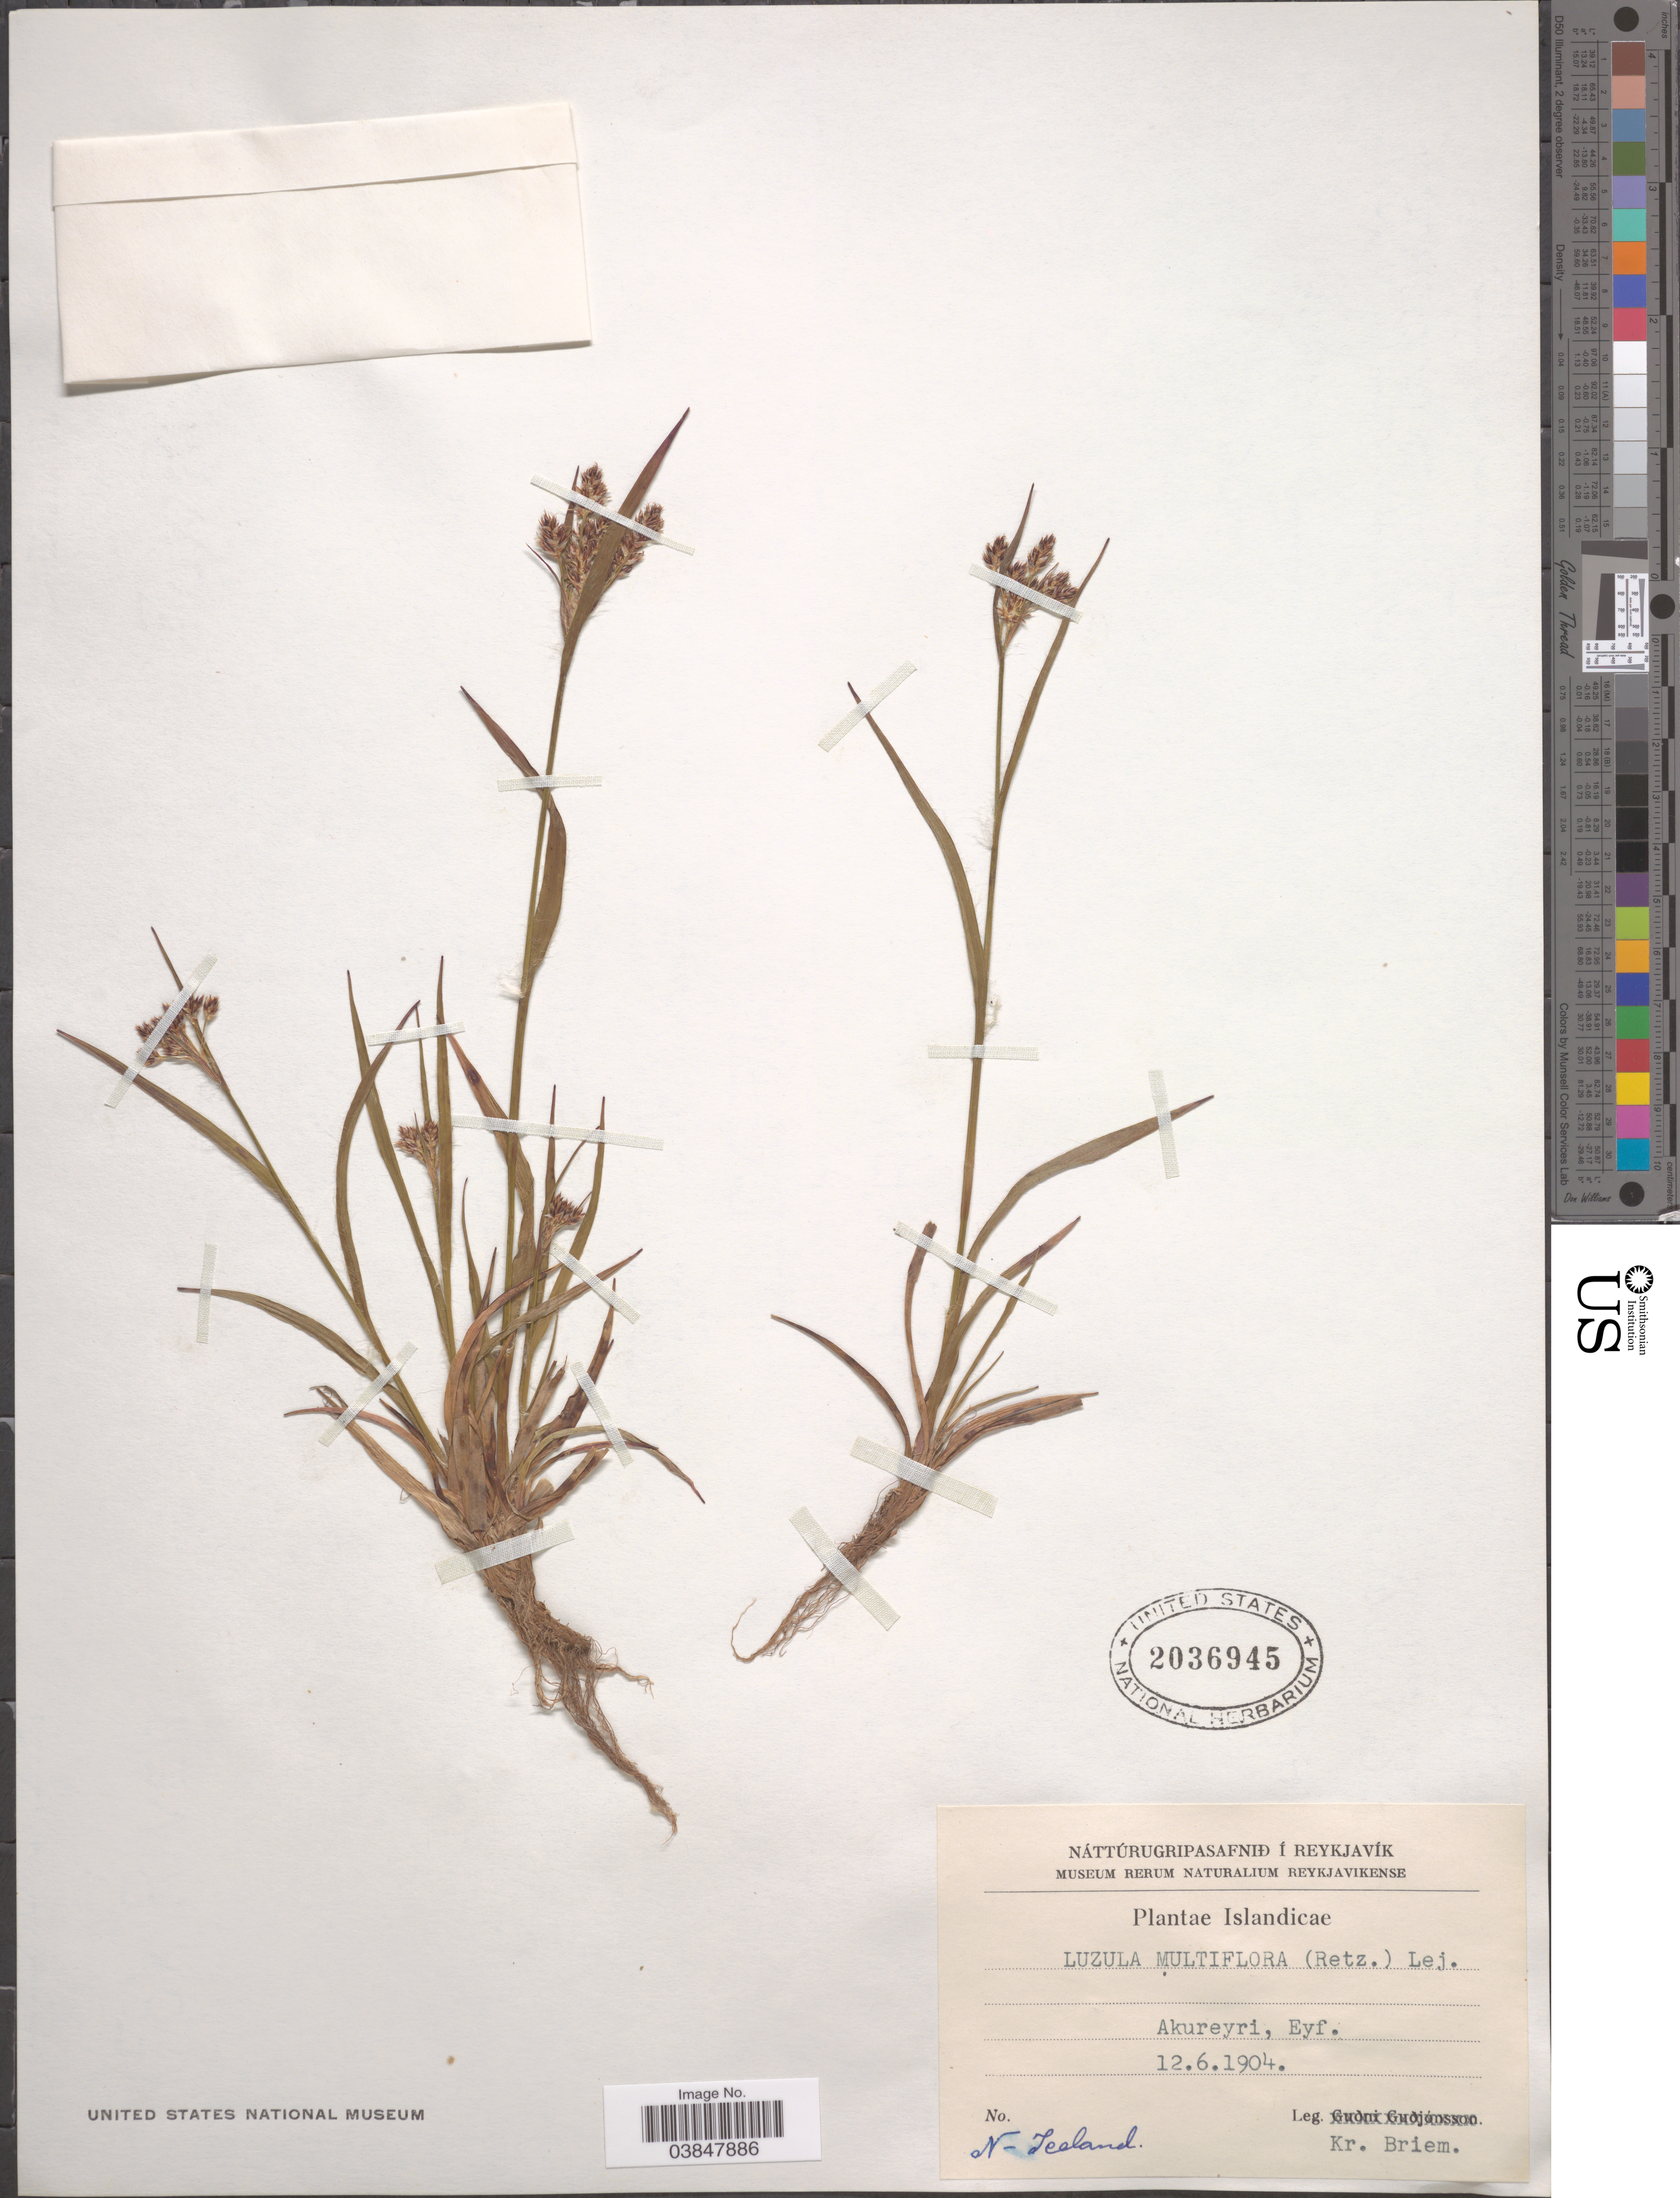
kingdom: Plantae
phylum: Tracheophyta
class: Liliopsida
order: Poales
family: Juncaceae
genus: Luzula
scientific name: Luzula multiflora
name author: (Ehrh.) Lej.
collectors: K. Briem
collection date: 1904-06-12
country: Iceland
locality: Akureyri, Eyf. N-Iceland.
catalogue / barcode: US 2036945